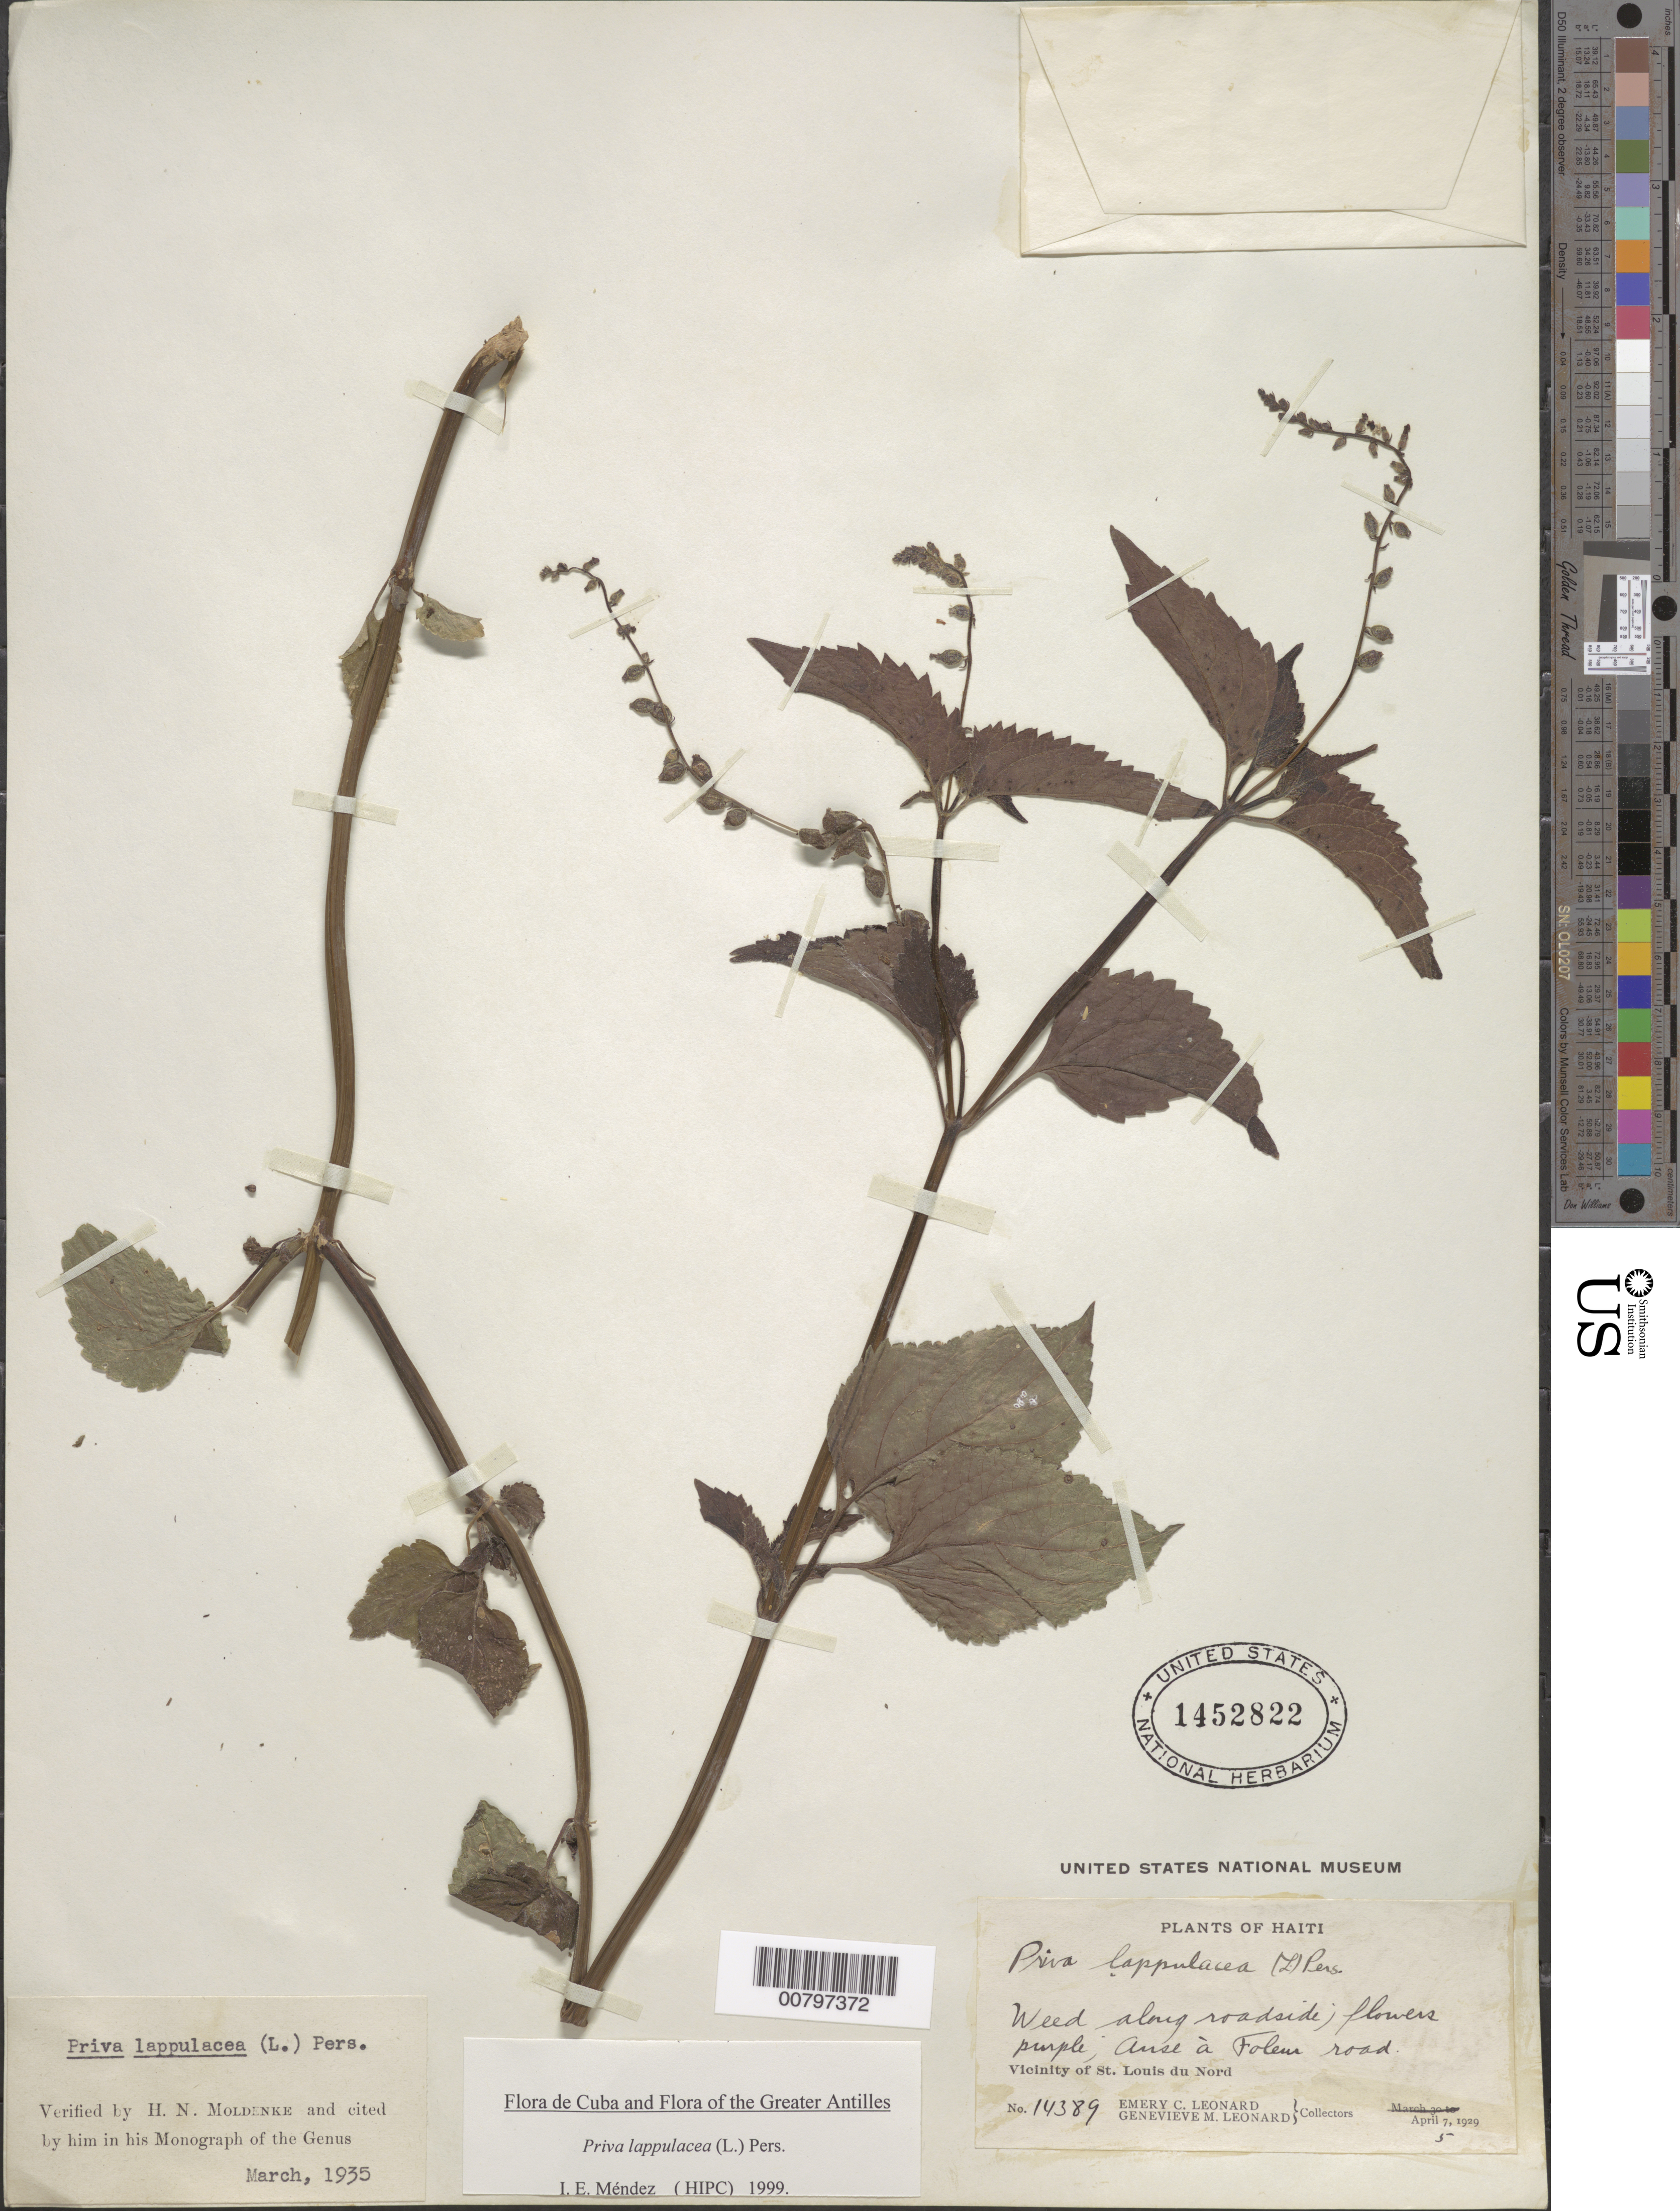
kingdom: Plantae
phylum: Tracheophyta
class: Magnoliopsida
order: Lamiales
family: Verbenaceae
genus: Priva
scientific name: Priva lappulacea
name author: (L.) Pers.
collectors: E. C. Leonard & G. M. Leonard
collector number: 14389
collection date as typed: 05 Apr 1929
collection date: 1929-04-05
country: Haiti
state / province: Nord-Ouest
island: Hispaniola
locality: Vicinity of St. Louis du Nord, Anse à Floleur Rd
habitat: Along roadside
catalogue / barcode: US 1452822